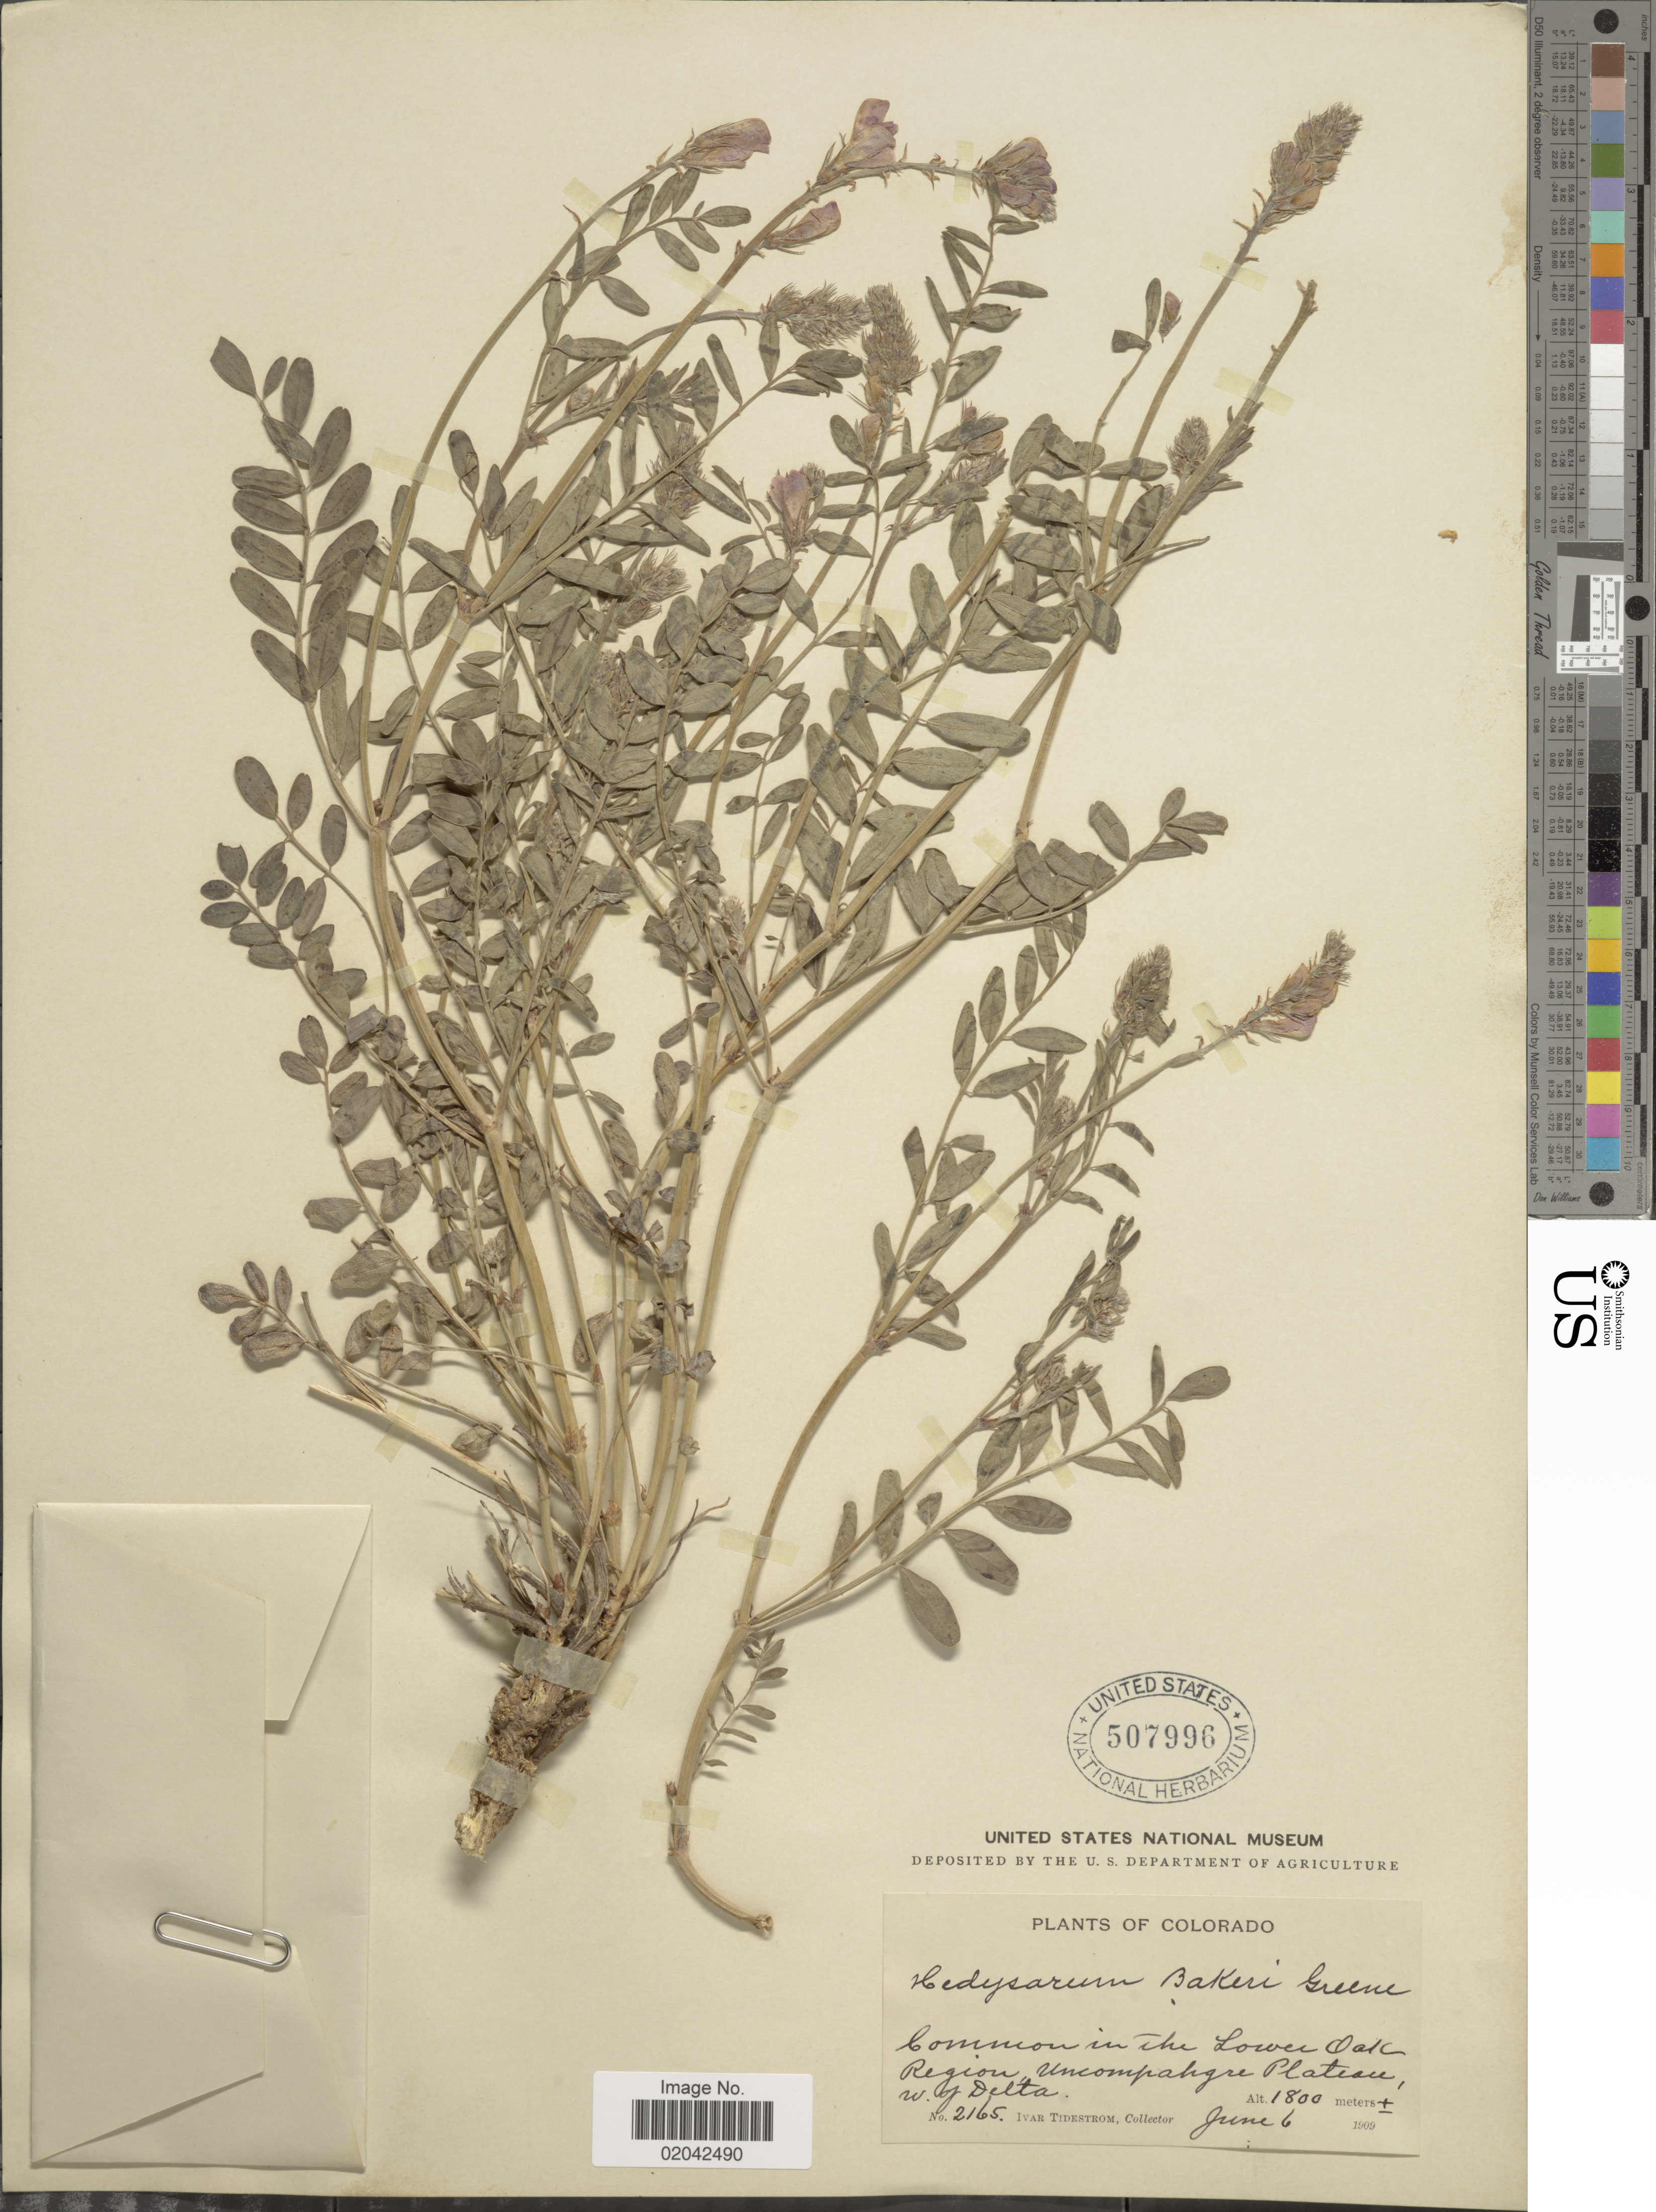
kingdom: Plantae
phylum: Tracheophyta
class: Magnoliopsida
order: Fabales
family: Fabaceae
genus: Hedysarum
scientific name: Hedysarum boreale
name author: Nutt.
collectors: I. F. Tidestrom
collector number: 2165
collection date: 1909-06-06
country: United States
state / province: Colorado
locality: Lower Oak Region, Uncompahgre Plateau, W. of Delta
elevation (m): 1800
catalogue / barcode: US 507996